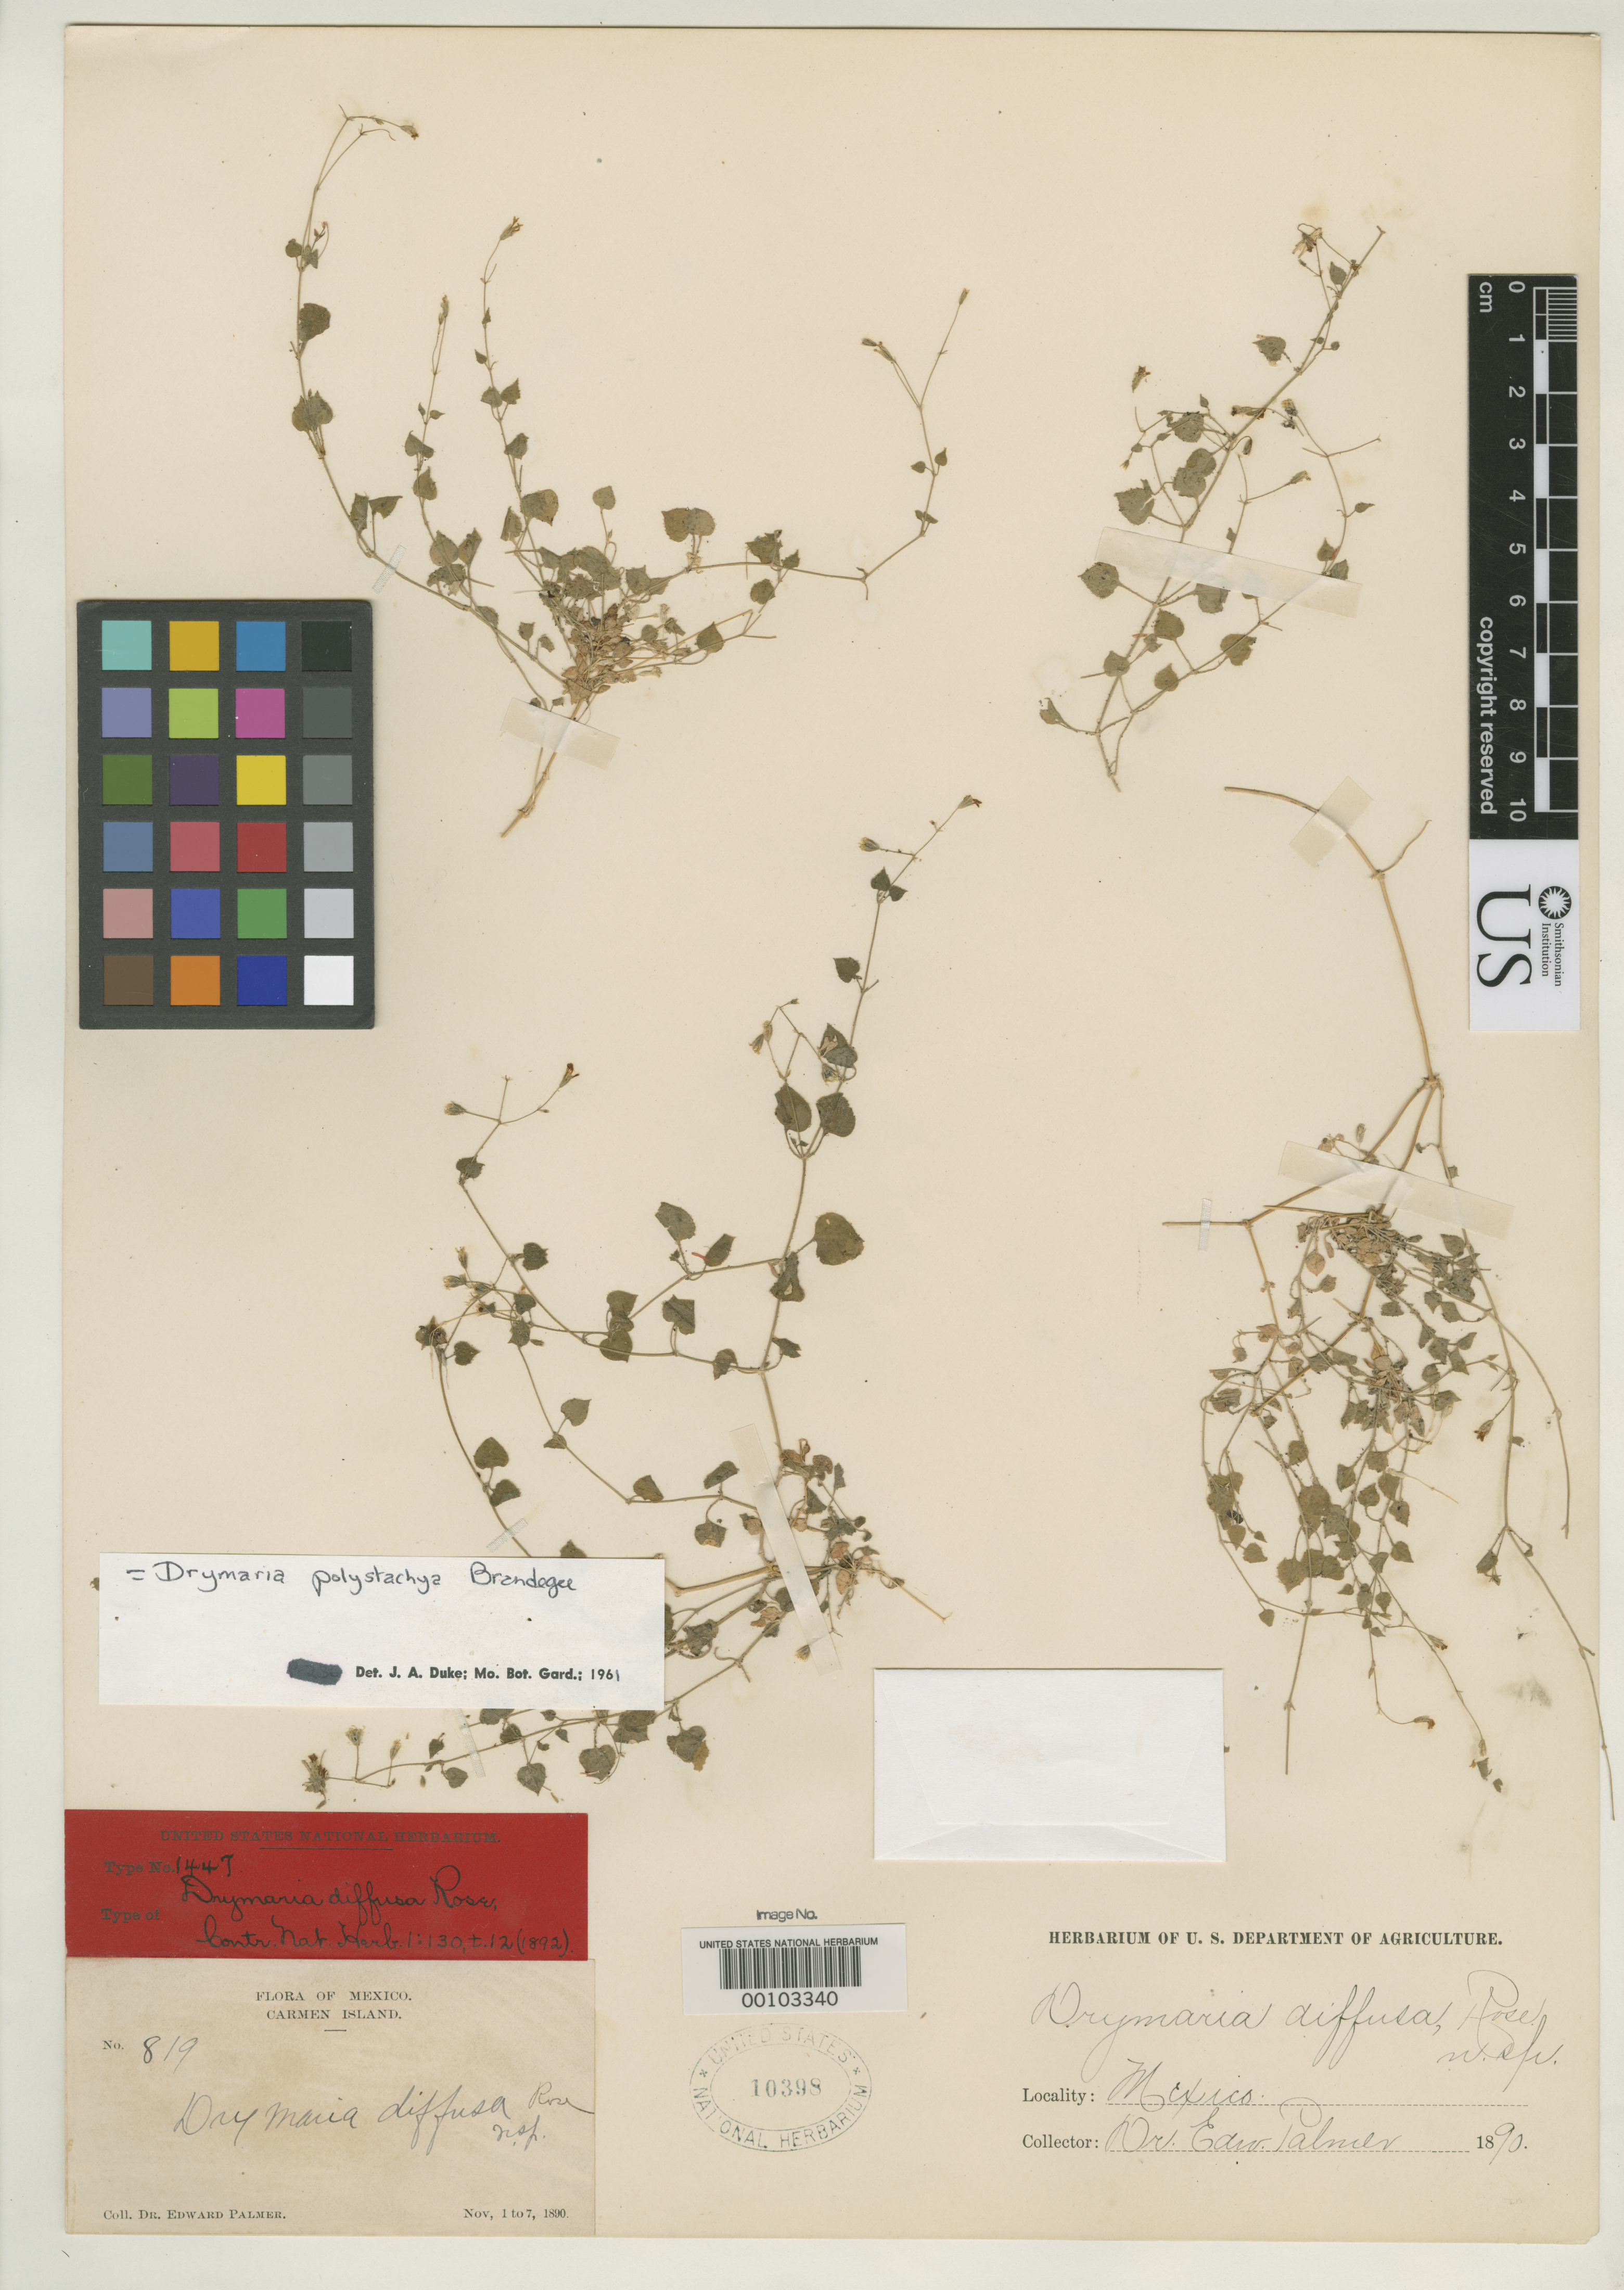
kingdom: Plantae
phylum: Tracheophyta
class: Magnoliopsida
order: Caryophyllales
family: Caryophyllaceae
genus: Drymaria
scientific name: Drymaria diffusa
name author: Rose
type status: Lectotype; Isosyntype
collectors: E. Palmer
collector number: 819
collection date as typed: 01 Nov 1890 to 07 Nov 1890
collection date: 1890-11-01/1890-11-07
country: Mexico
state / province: Baja California Sur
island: Carmen Island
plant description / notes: Duke (1961) does not indicate by annotation or citation which of two sheets (USNH 10398, 10399) originally in US herbarium is the "holotype".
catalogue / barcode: US 10398